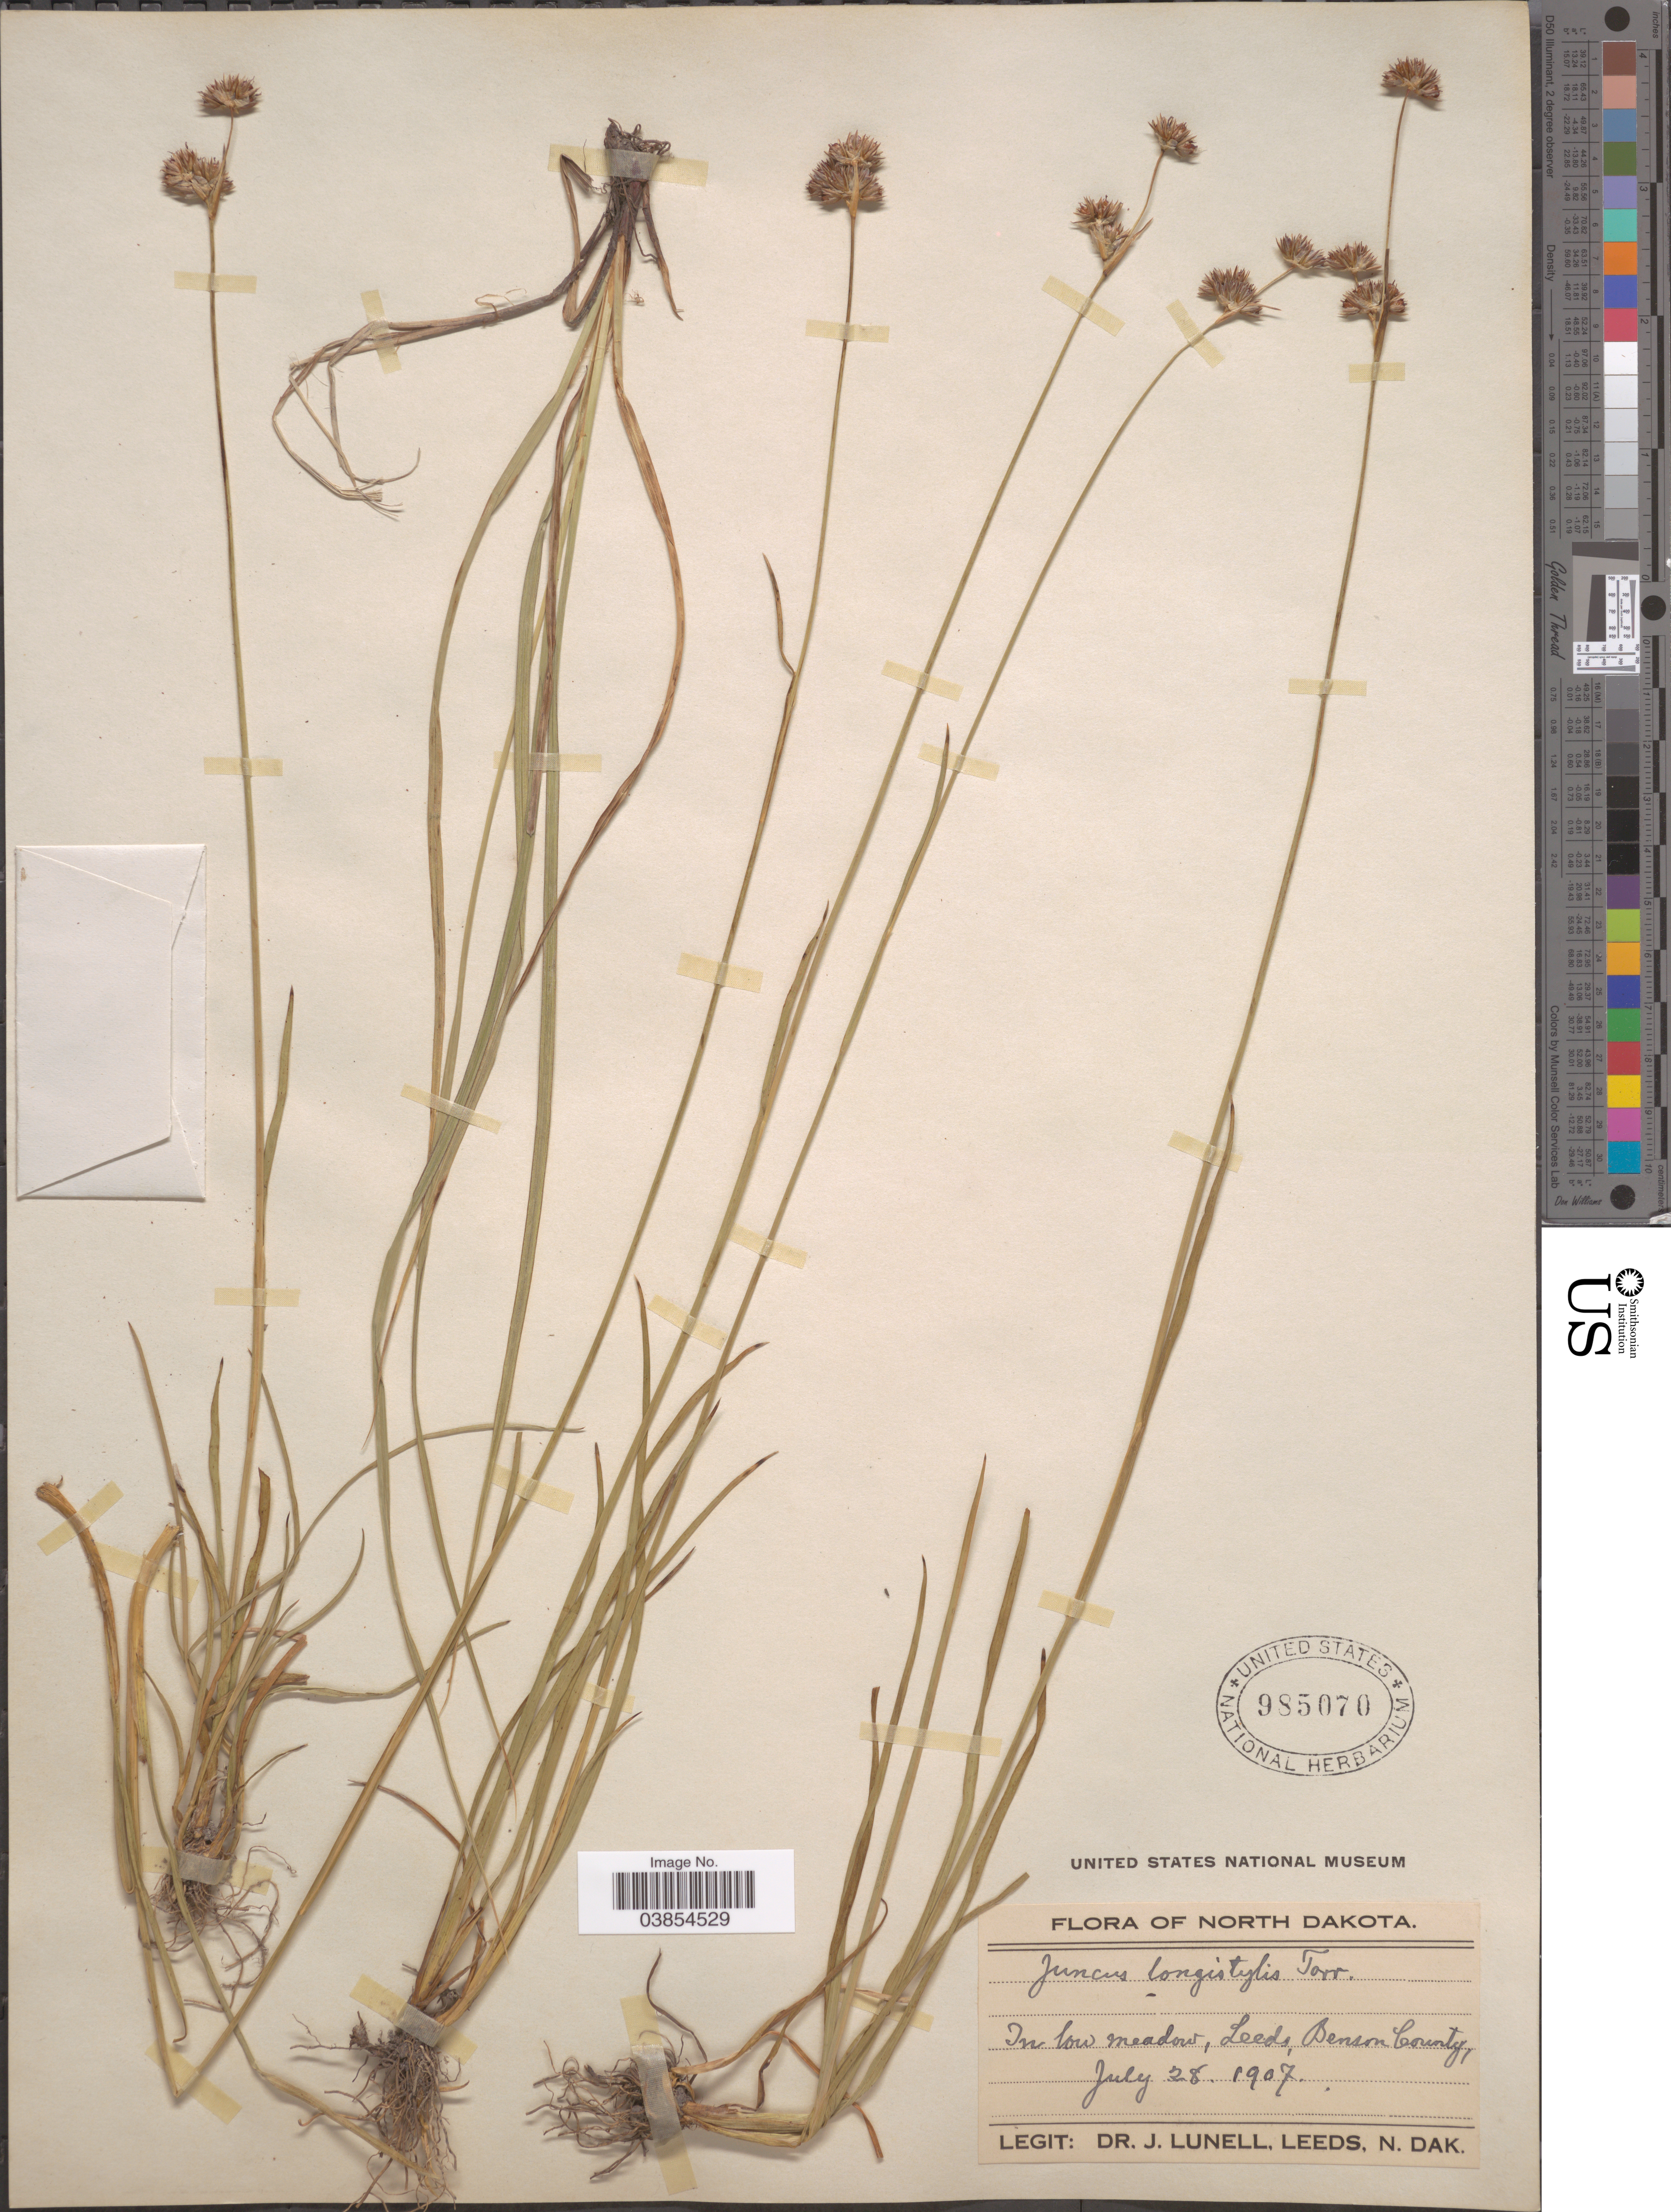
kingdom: Plantae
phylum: Tracheophyta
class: Liliopsida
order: Poales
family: Juncaceae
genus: Juncus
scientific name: Juncus longistylis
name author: Torr.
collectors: J. Leeds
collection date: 1907-07-28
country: United States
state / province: North Dakota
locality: In low meadow, Leeds, Benson County.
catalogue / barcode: US 985070